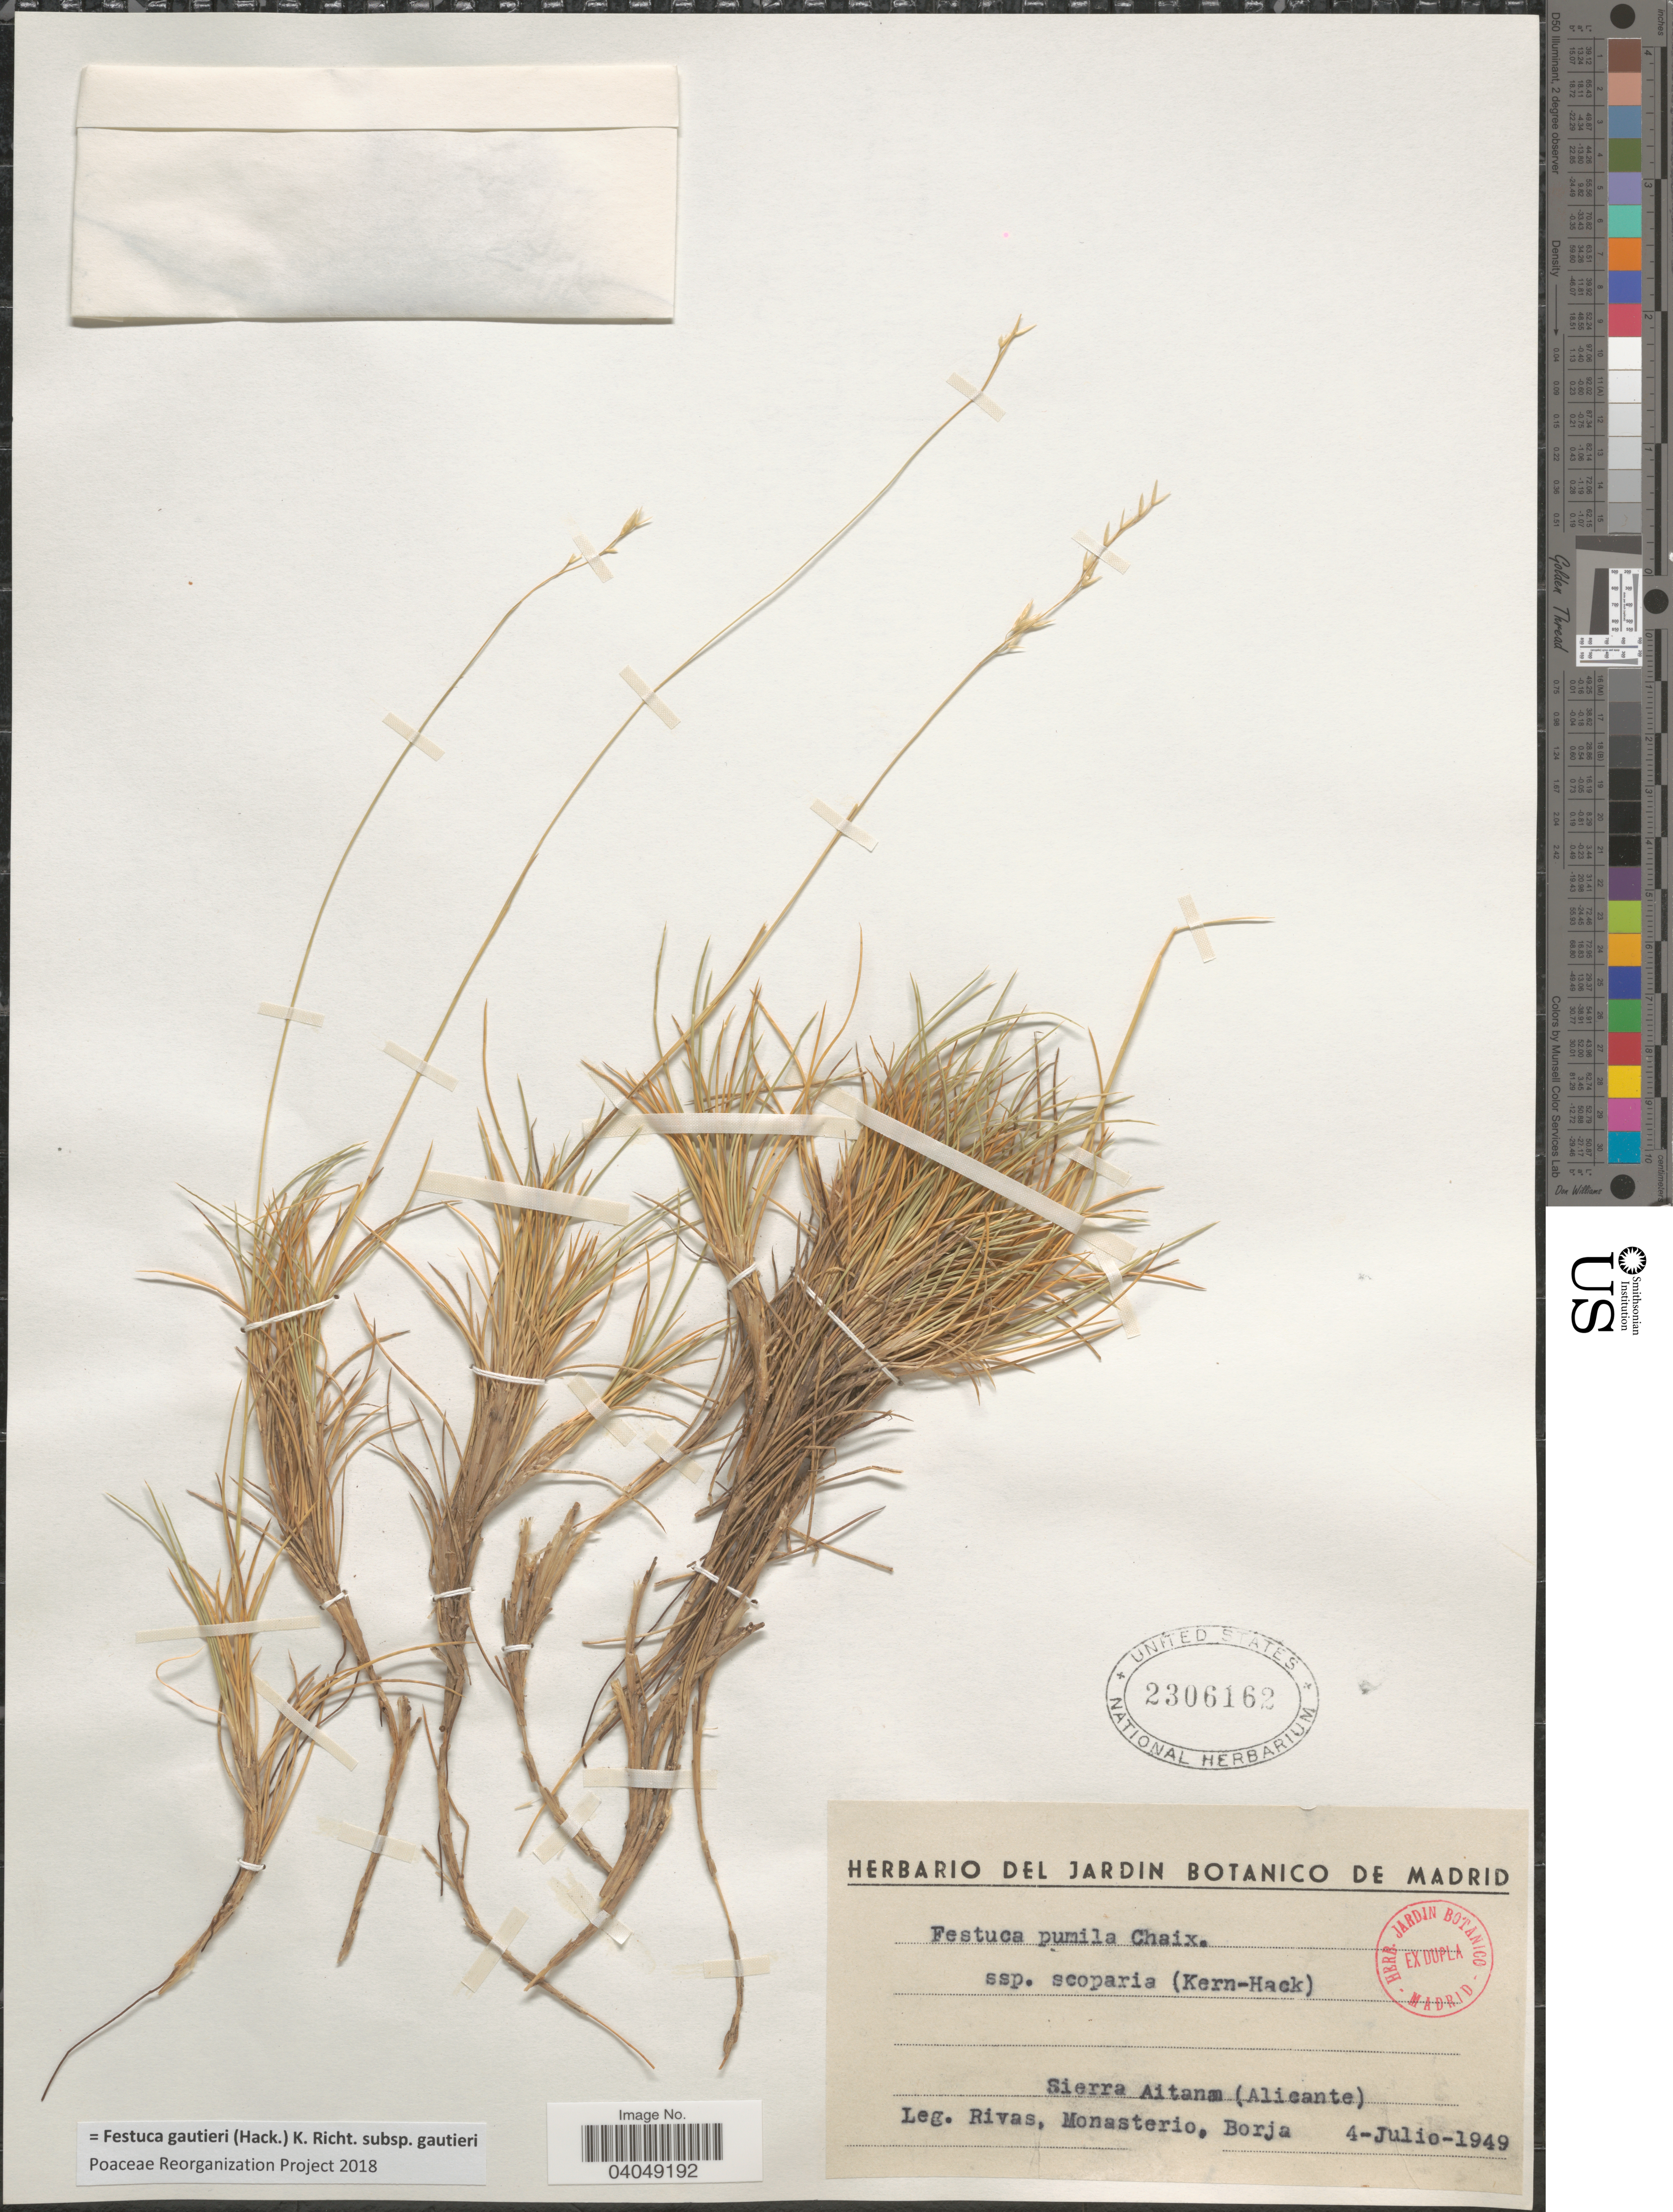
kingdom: Plantae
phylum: Tracheophyta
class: Liliopsida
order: Poales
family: Poaceae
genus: Festuca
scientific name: Festuca gautieri subsp. gautieri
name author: (Hack.) K. Richt.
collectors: Rivas, Monasterio & -. Borja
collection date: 1949-07-04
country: Spain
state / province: Madrid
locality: Sierra Aitana (Alicante).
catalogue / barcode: US 2306162